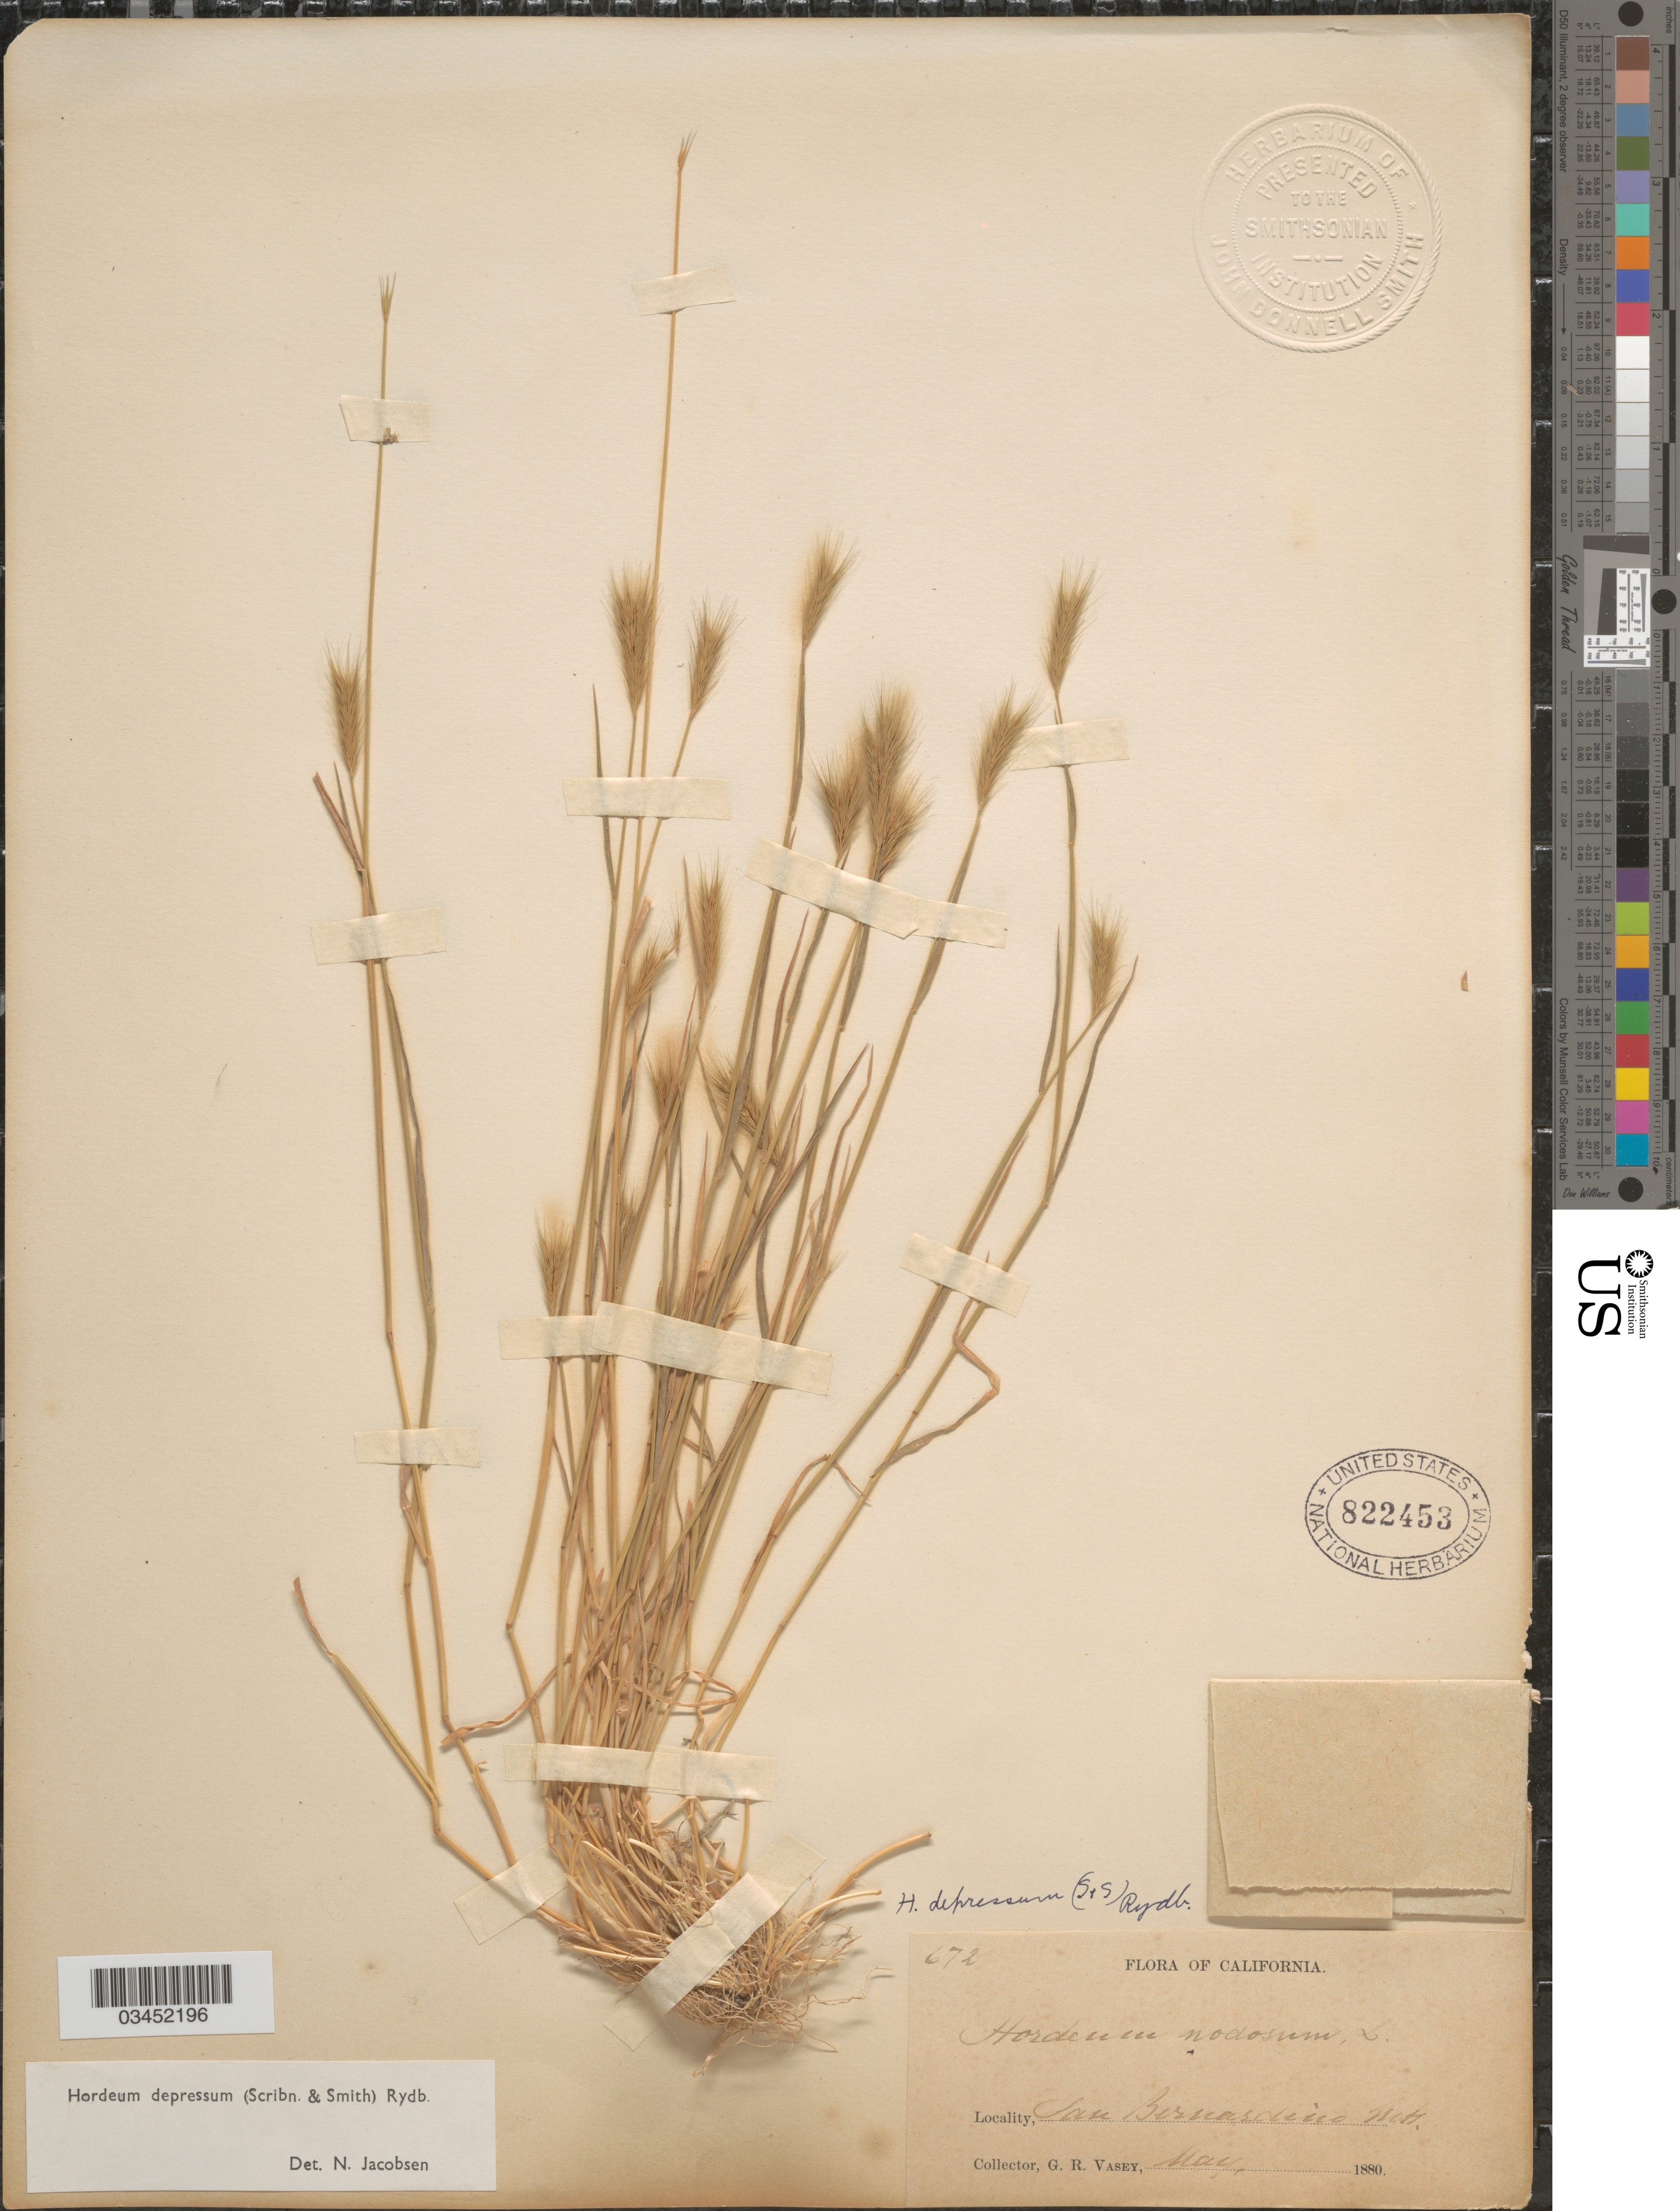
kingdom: Plantae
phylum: Tracheophyta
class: Liliopsida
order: Poales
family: Poaceae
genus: Hordeum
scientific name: Hordeum depressum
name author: (Scribn. & J.G. Sm.) Rydb.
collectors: G. R. Vasey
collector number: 672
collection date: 1880-05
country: United States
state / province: California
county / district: San Bernardino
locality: San Bernardino Mts.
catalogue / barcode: US 822453